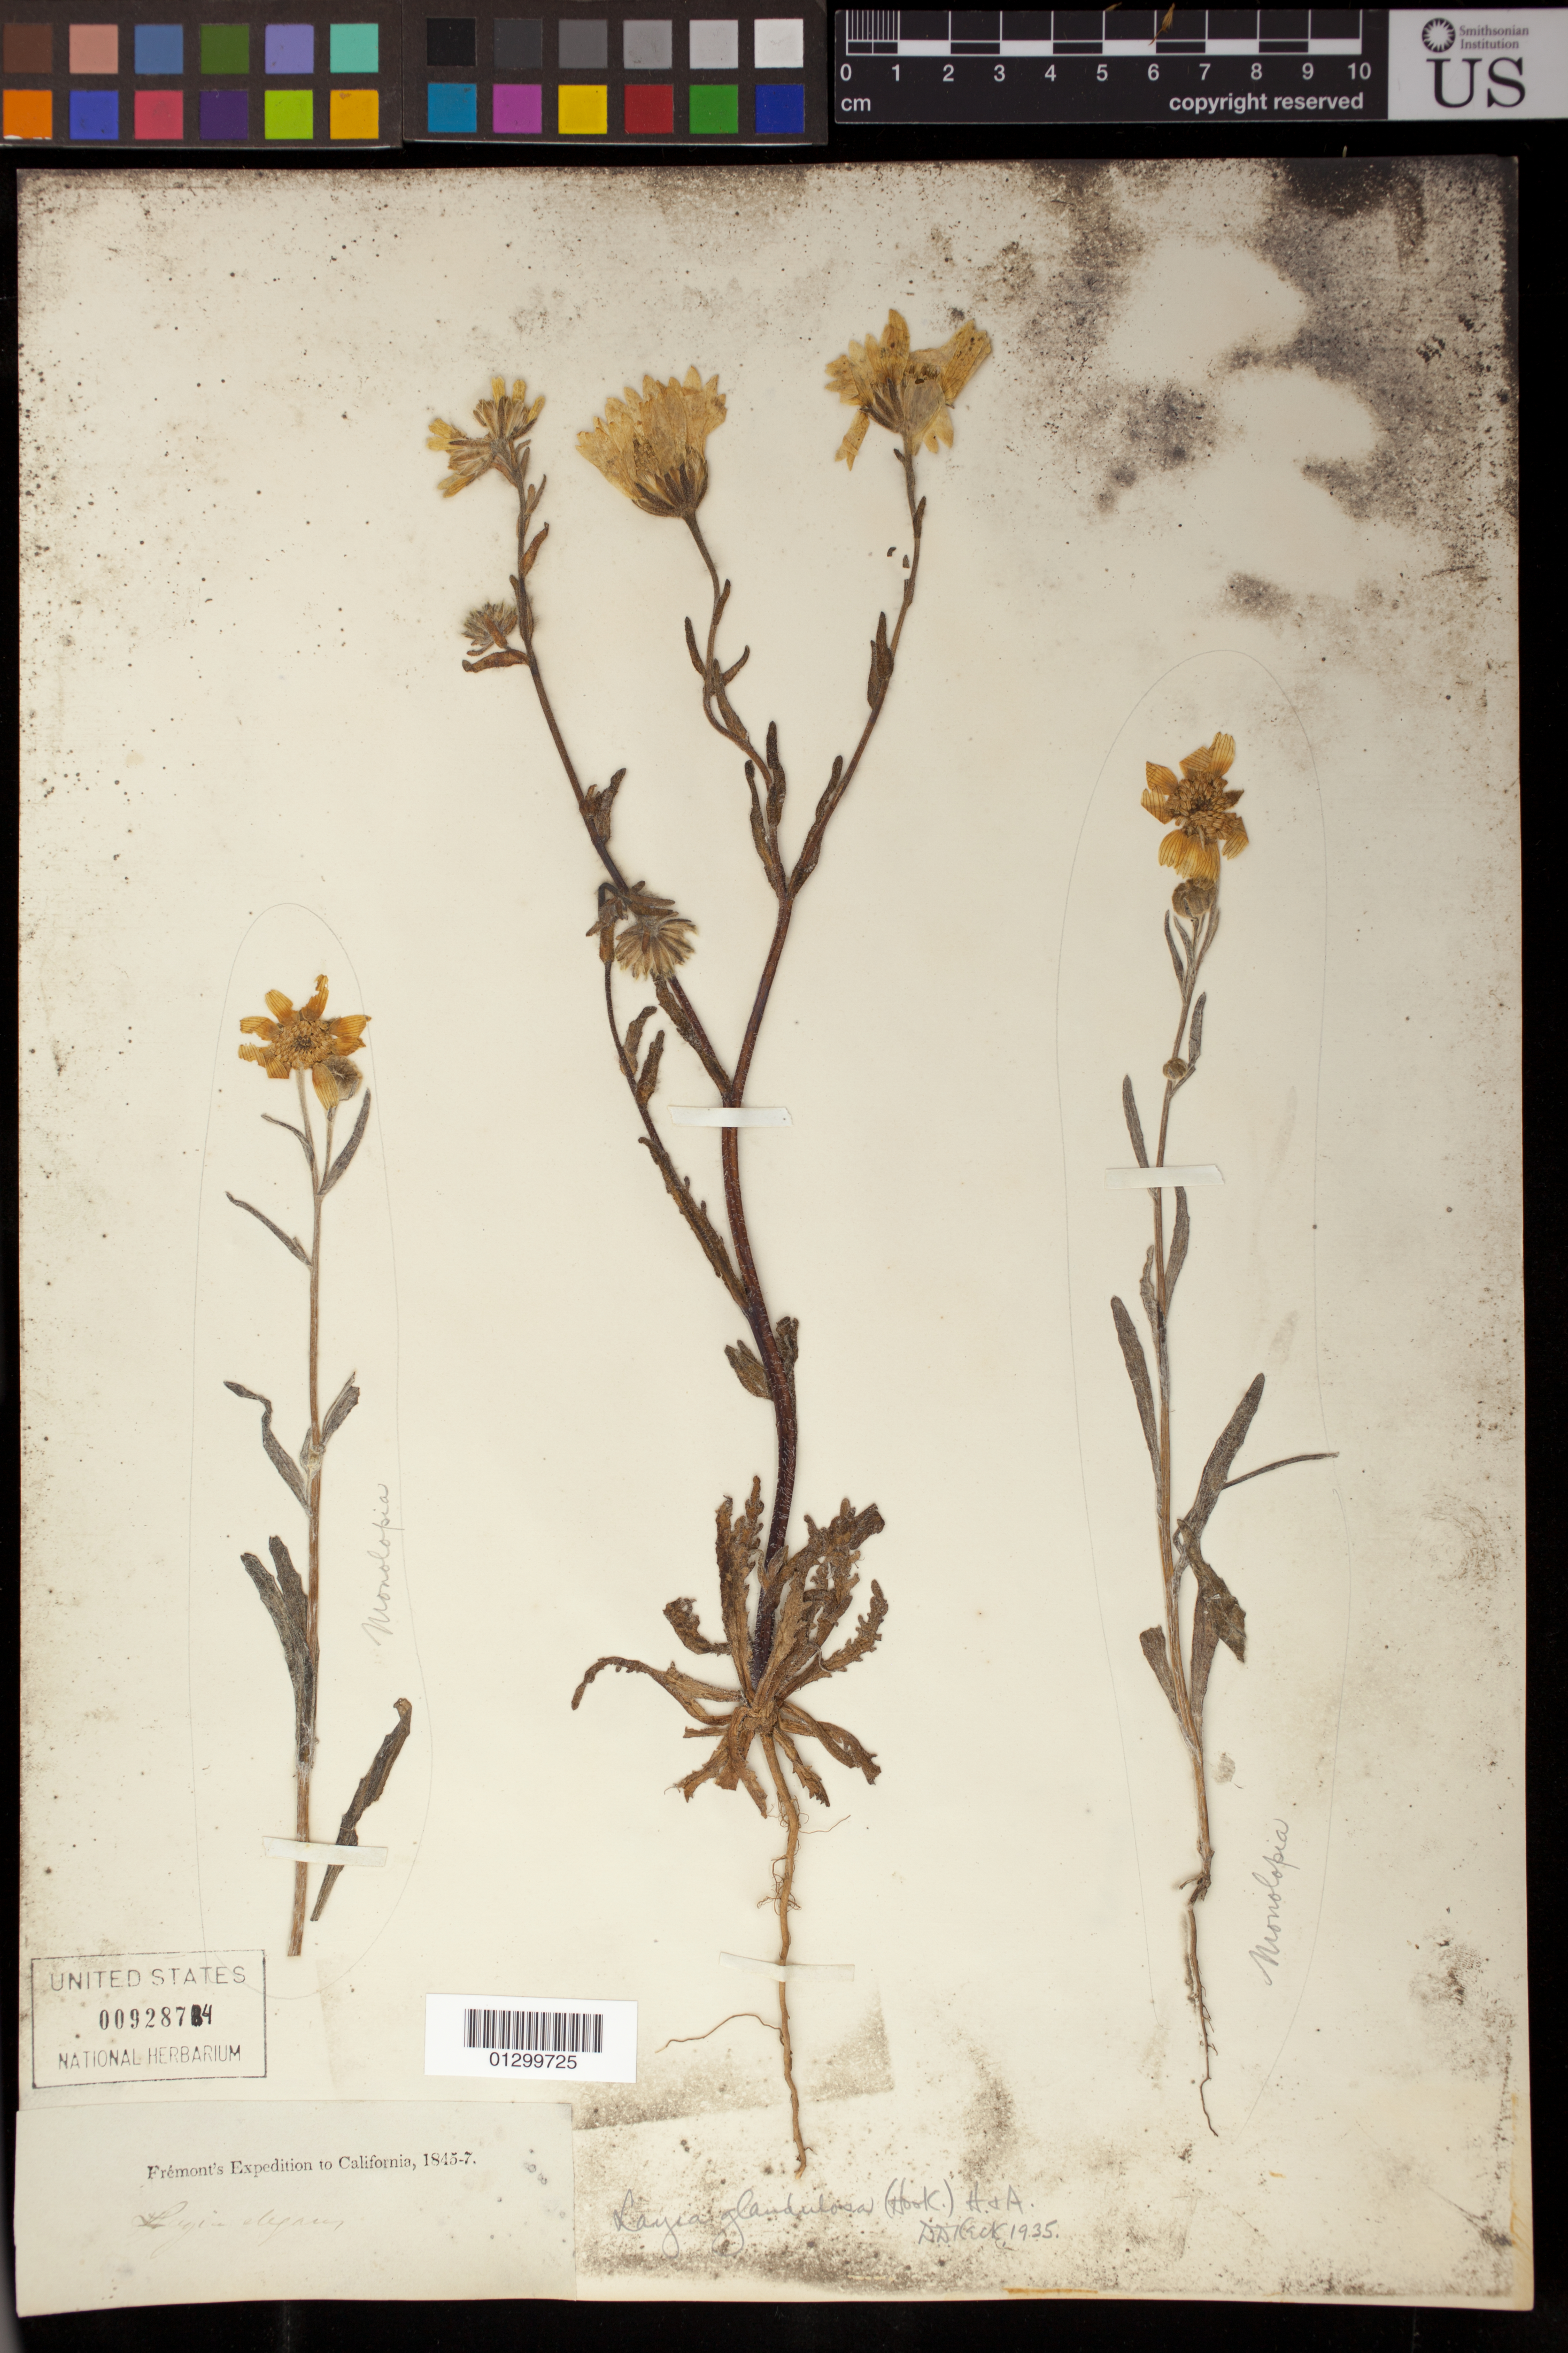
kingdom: Plantae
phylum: Tracheophyta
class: Magnoliopsida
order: Asterales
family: Asteraceae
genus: Layia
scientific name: Layia glandulosa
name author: Hook. & Arn.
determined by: Keck, David D.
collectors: J. C. Frémont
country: United States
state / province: California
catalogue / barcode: US 92874